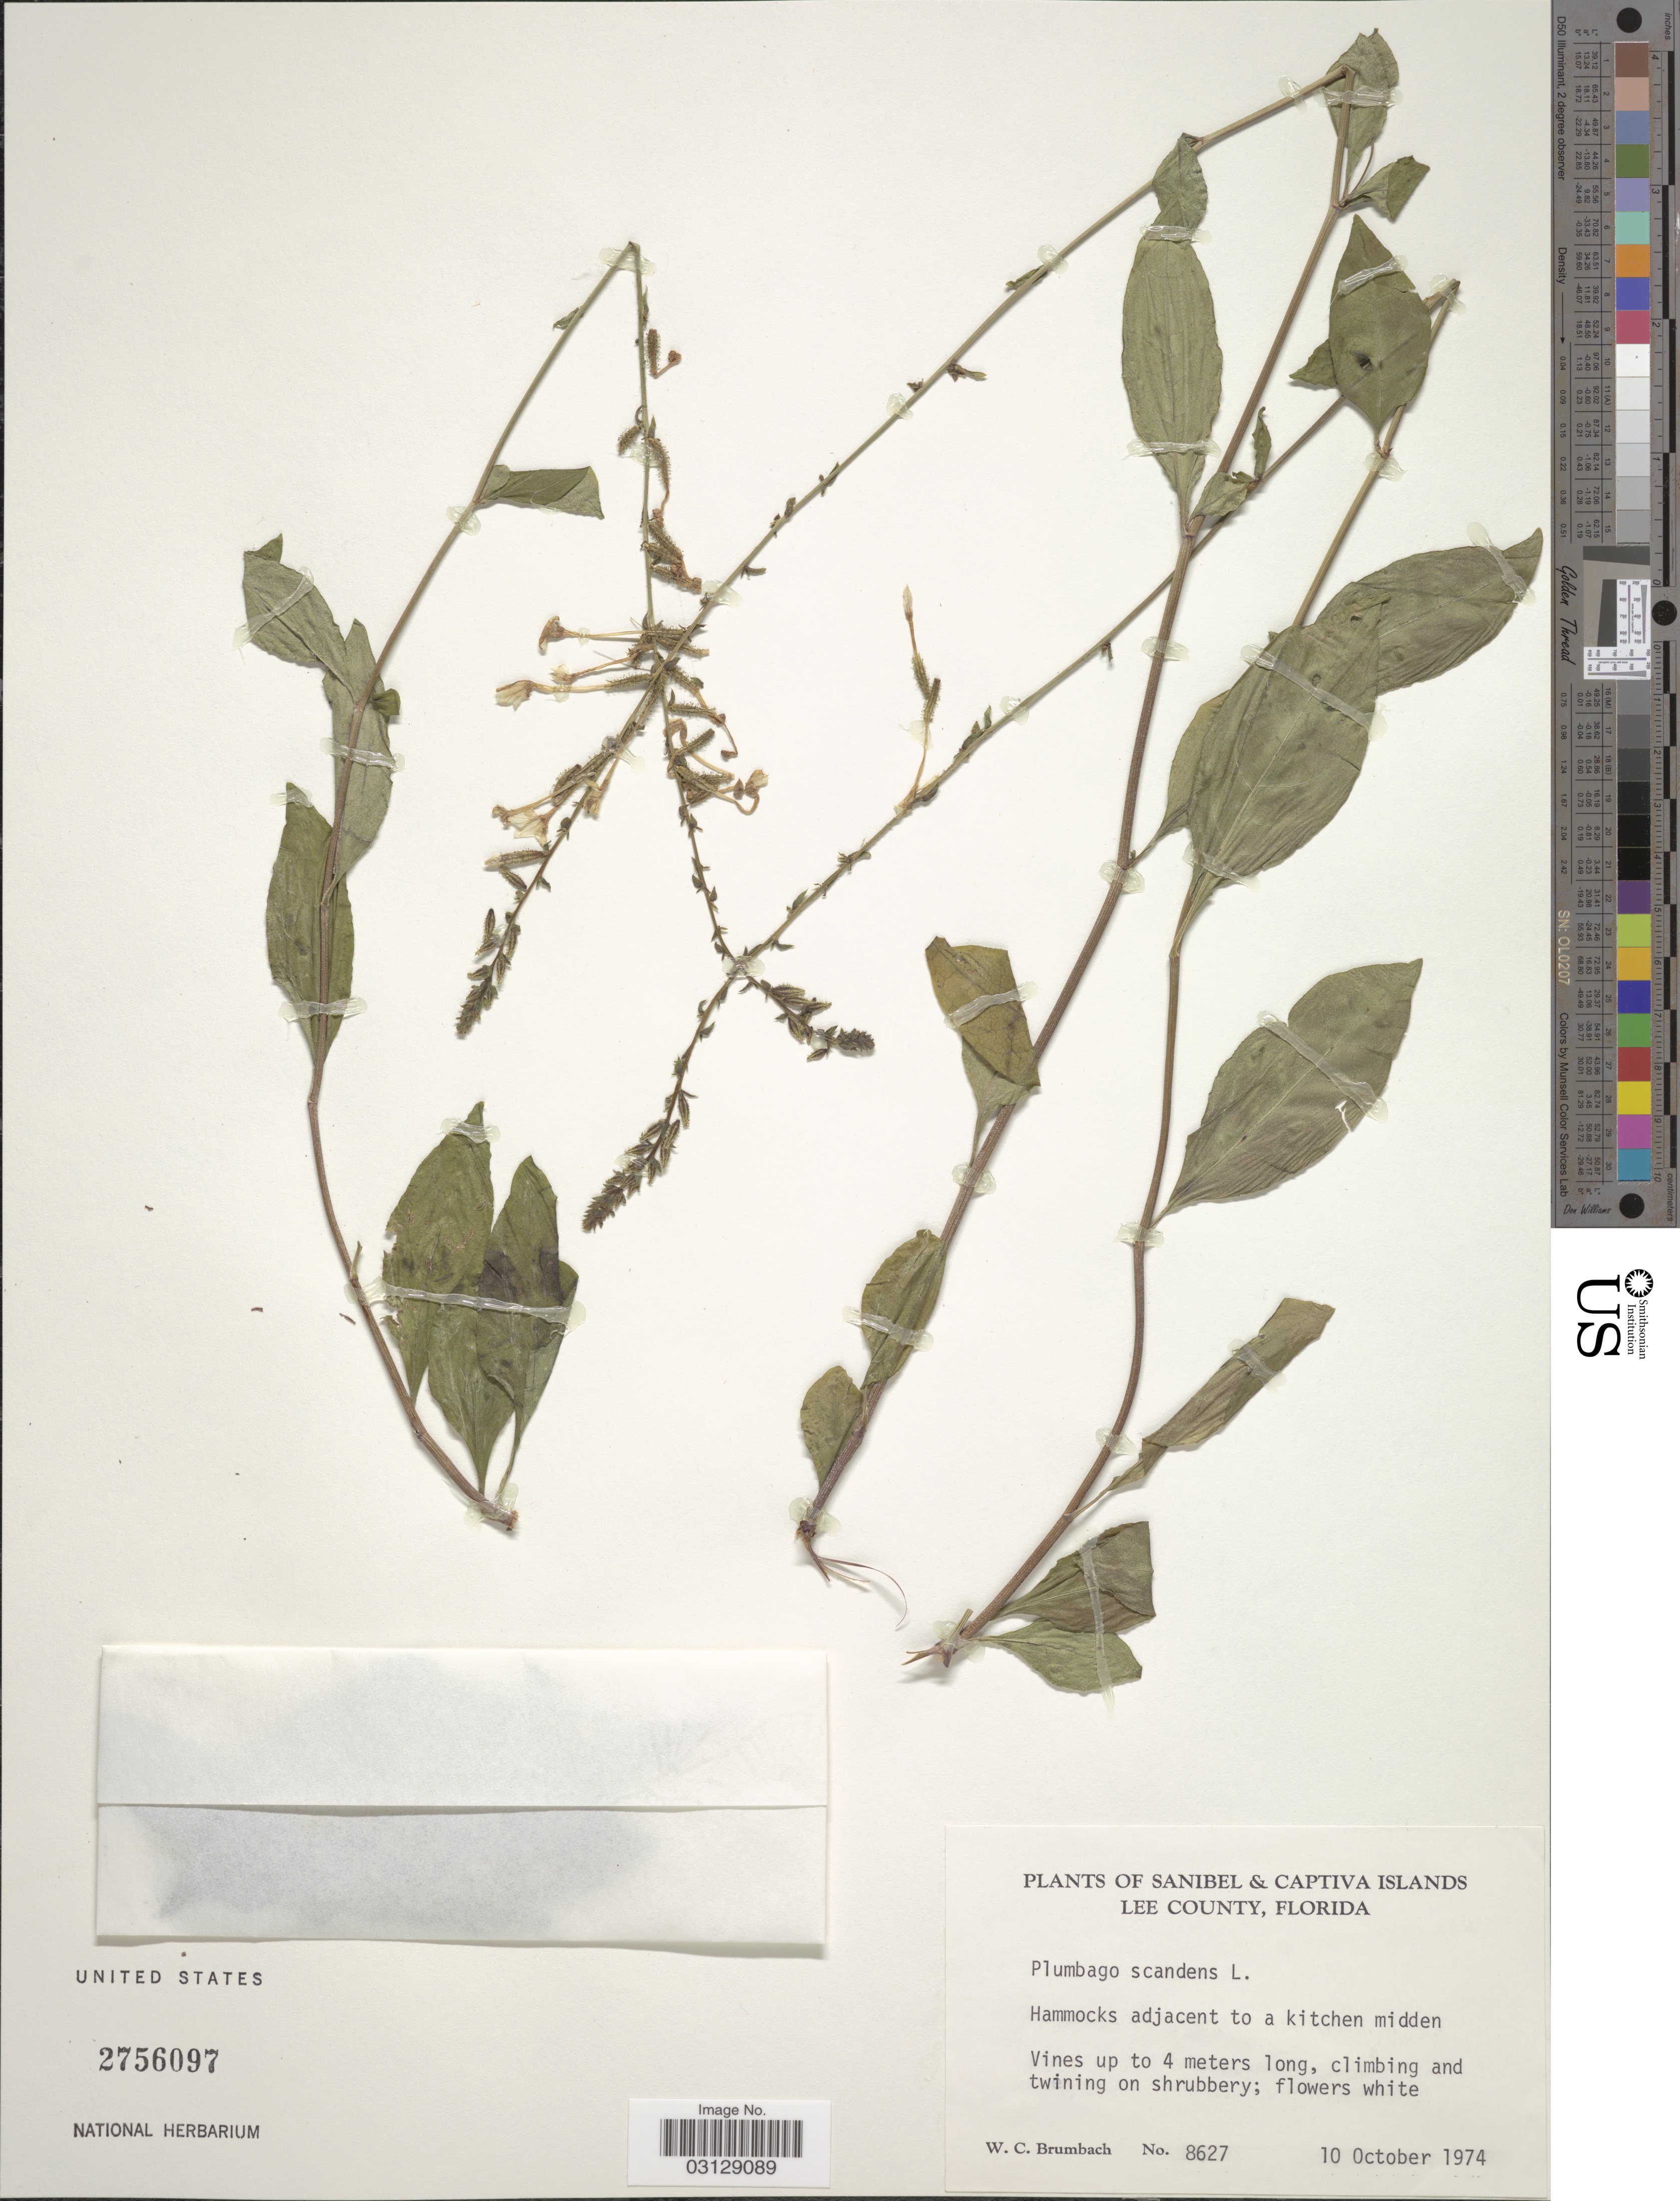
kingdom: Plantae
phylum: Tracheophyta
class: Magnoliopsida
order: Caryophyllales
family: Plumbaginaceae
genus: Plumbago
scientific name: Plumbago scandens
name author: L.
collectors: W. C. Brumbach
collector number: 8627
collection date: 1974-10-10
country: United States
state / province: Florida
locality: Sanibel & Captiva Islands. Lee County. Hammocks adjacent to a kitchen midden.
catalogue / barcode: US 2756097